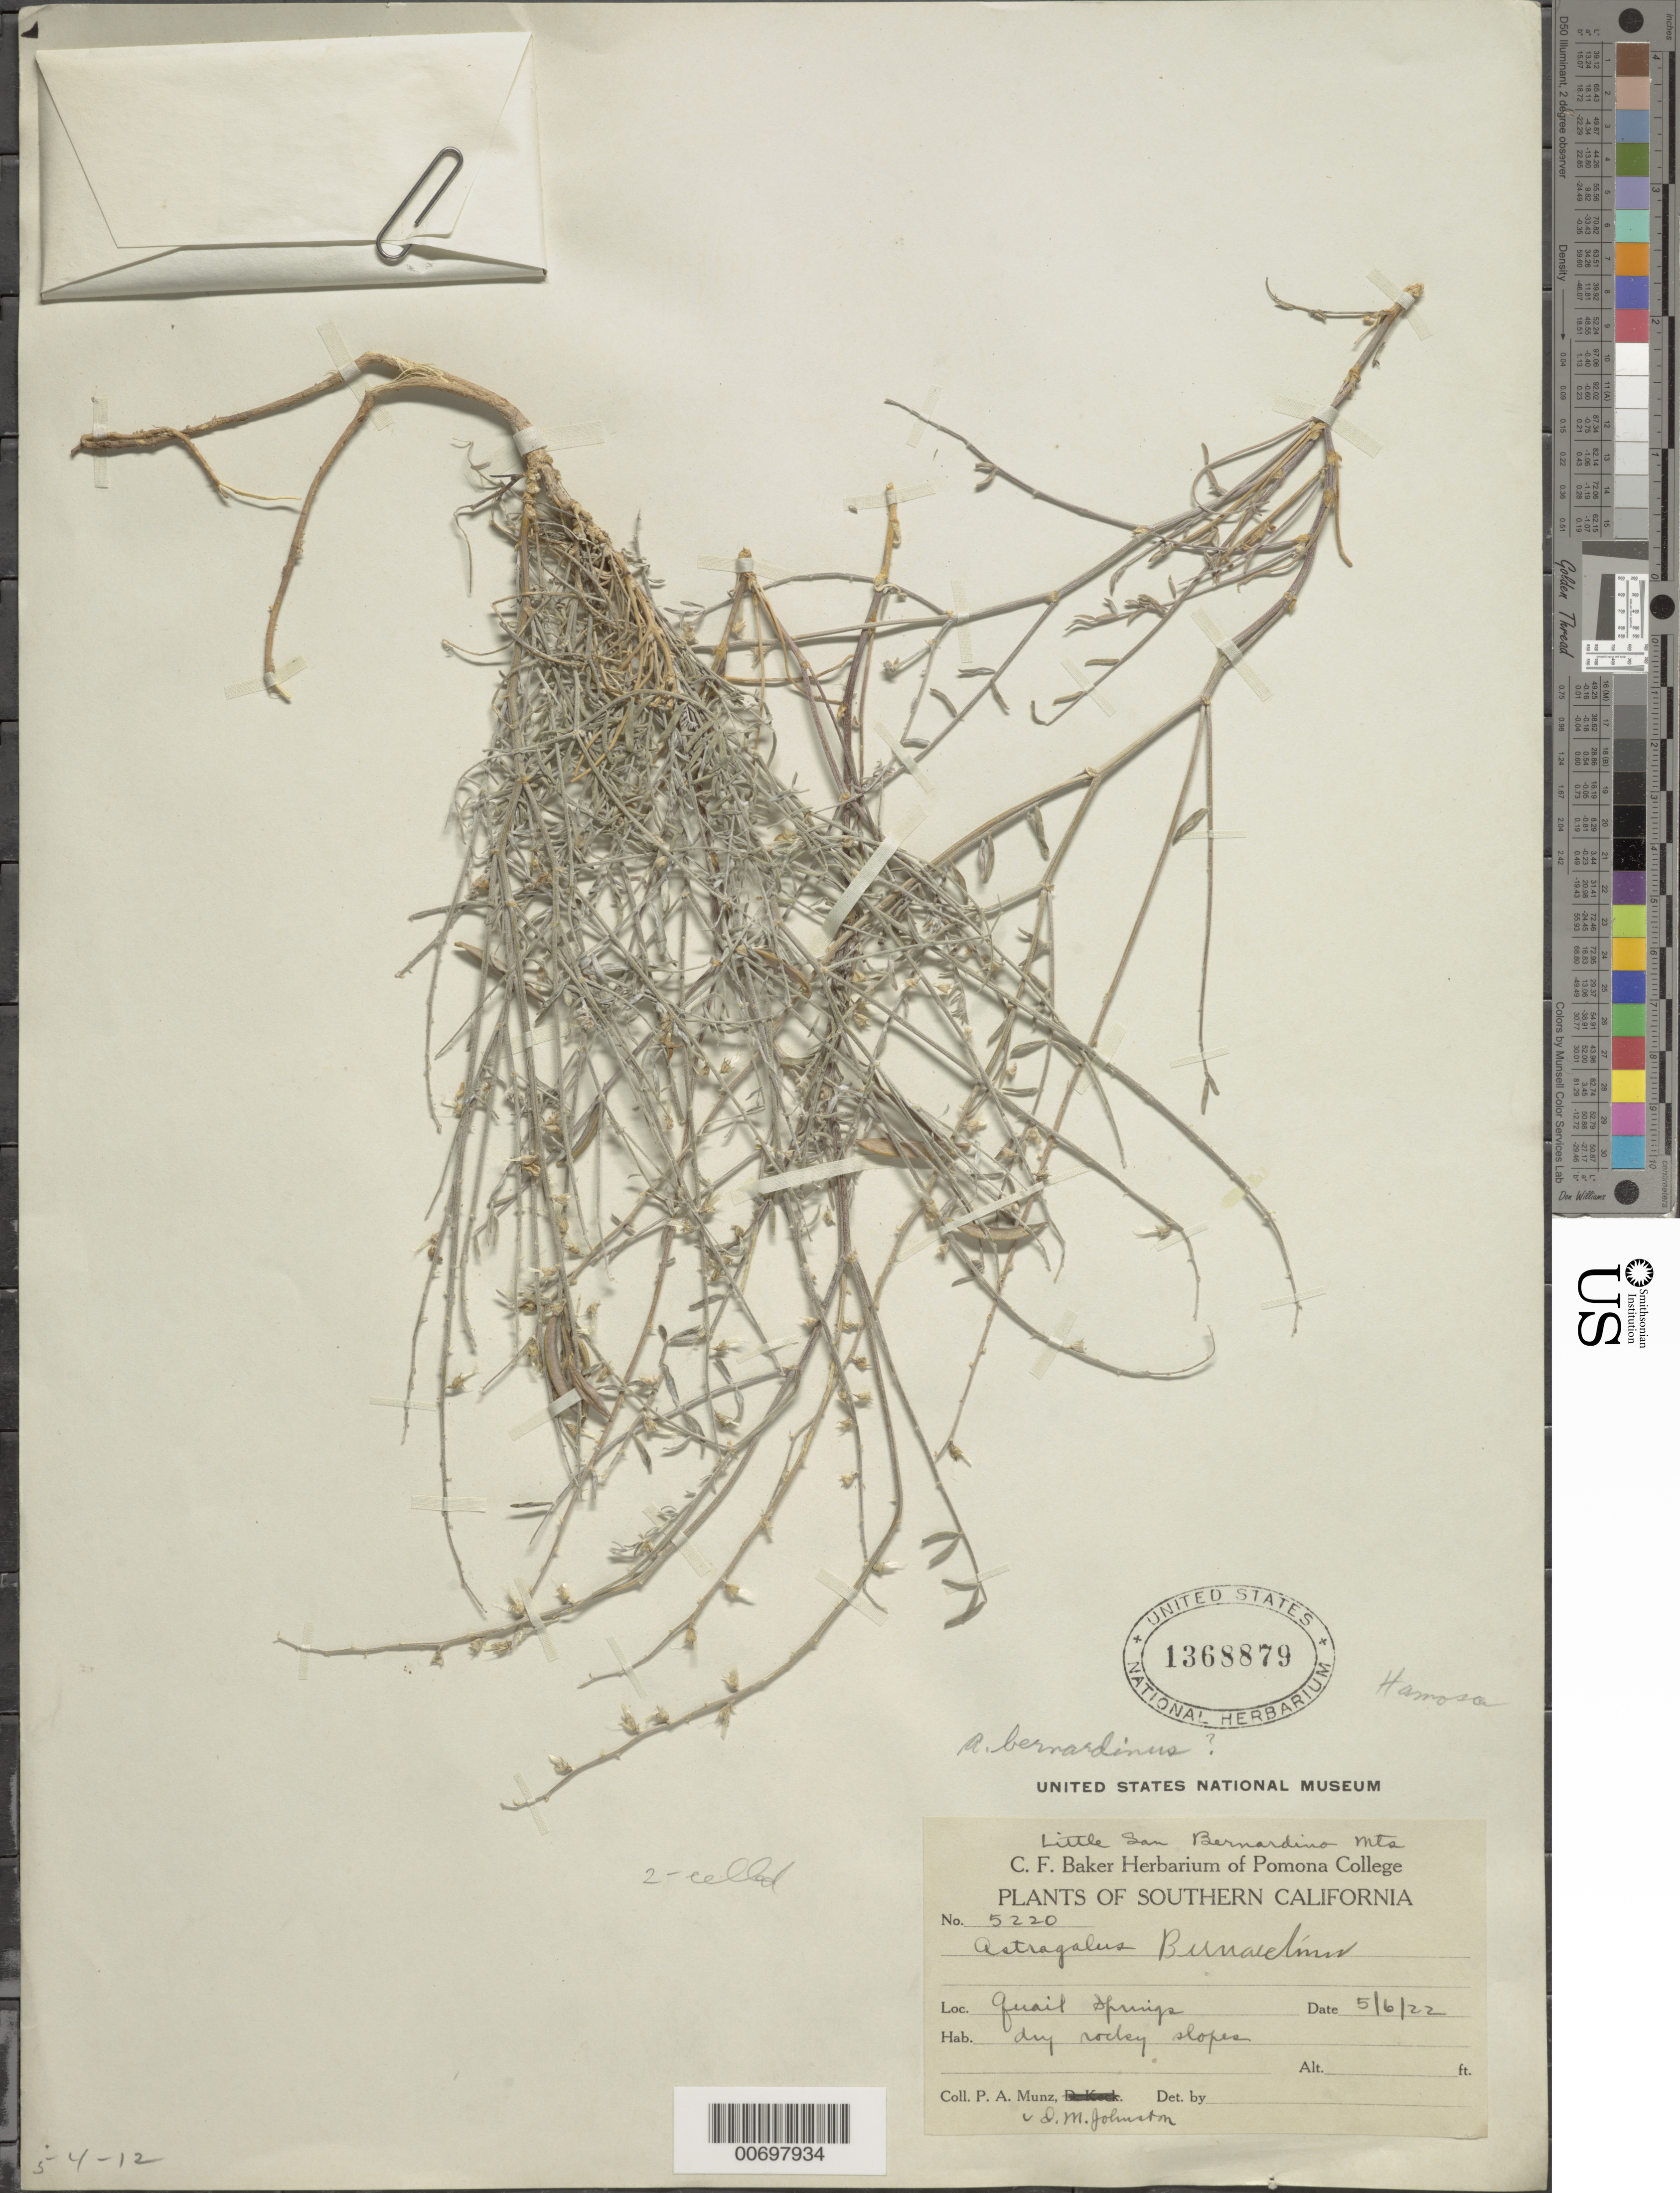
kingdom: Plantae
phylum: Tracheophyta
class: Magnoliopsida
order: Fabales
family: Fabaceae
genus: Astragalus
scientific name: Astragalus bernardinus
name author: M.E. Jones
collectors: P. A. Munz & I.M. Johnston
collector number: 5220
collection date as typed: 06 May 1922 or 05 Jun 1922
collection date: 1922-05-06 or 1922-06-05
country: United States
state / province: California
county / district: San Bernardino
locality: Quail Springs, Little San Bernardino Mts.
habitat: Dry rocky slopes.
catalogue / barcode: US 1368879